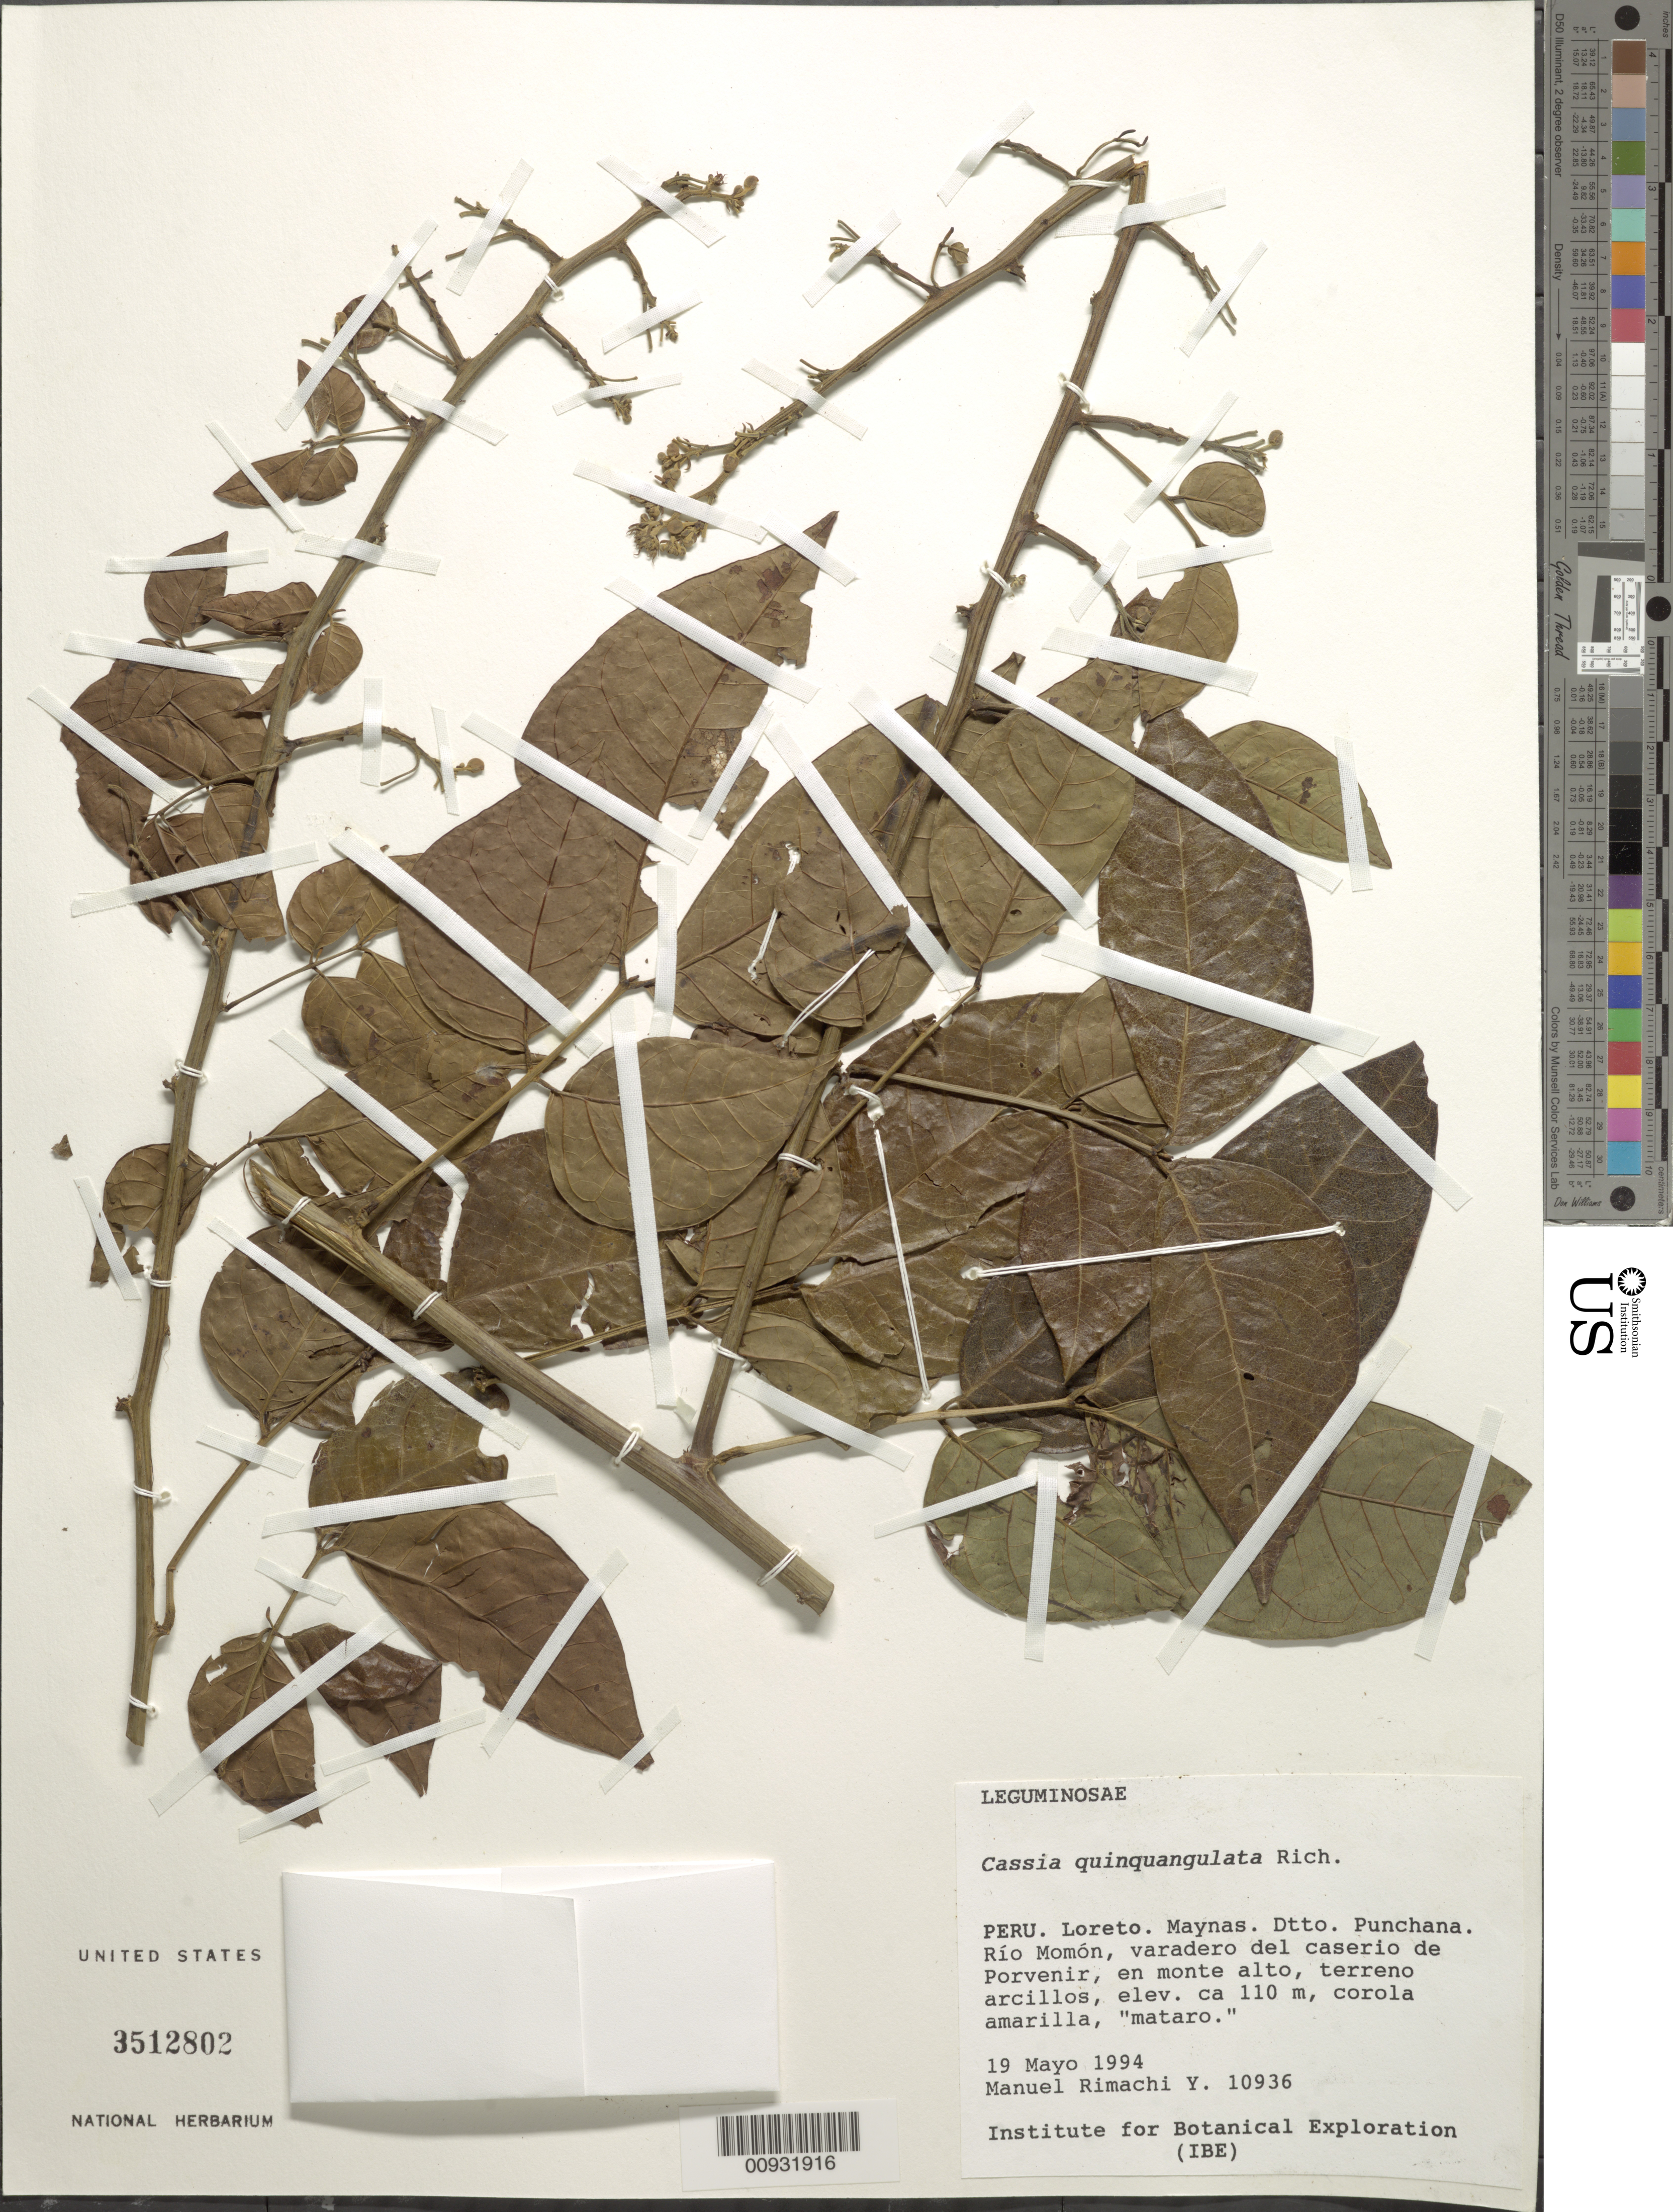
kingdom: Plantae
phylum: Tracheophyta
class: Magnoliopsida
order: Fabales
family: Fabaceae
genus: Senna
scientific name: Senna quinquangulata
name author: (Rich.) H.S. Irwin & Barneby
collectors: M. Rimachi Y.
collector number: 10936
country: Peru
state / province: Loreto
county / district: Maynas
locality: Punchana, Rio Momon.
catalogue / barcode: US 3512802